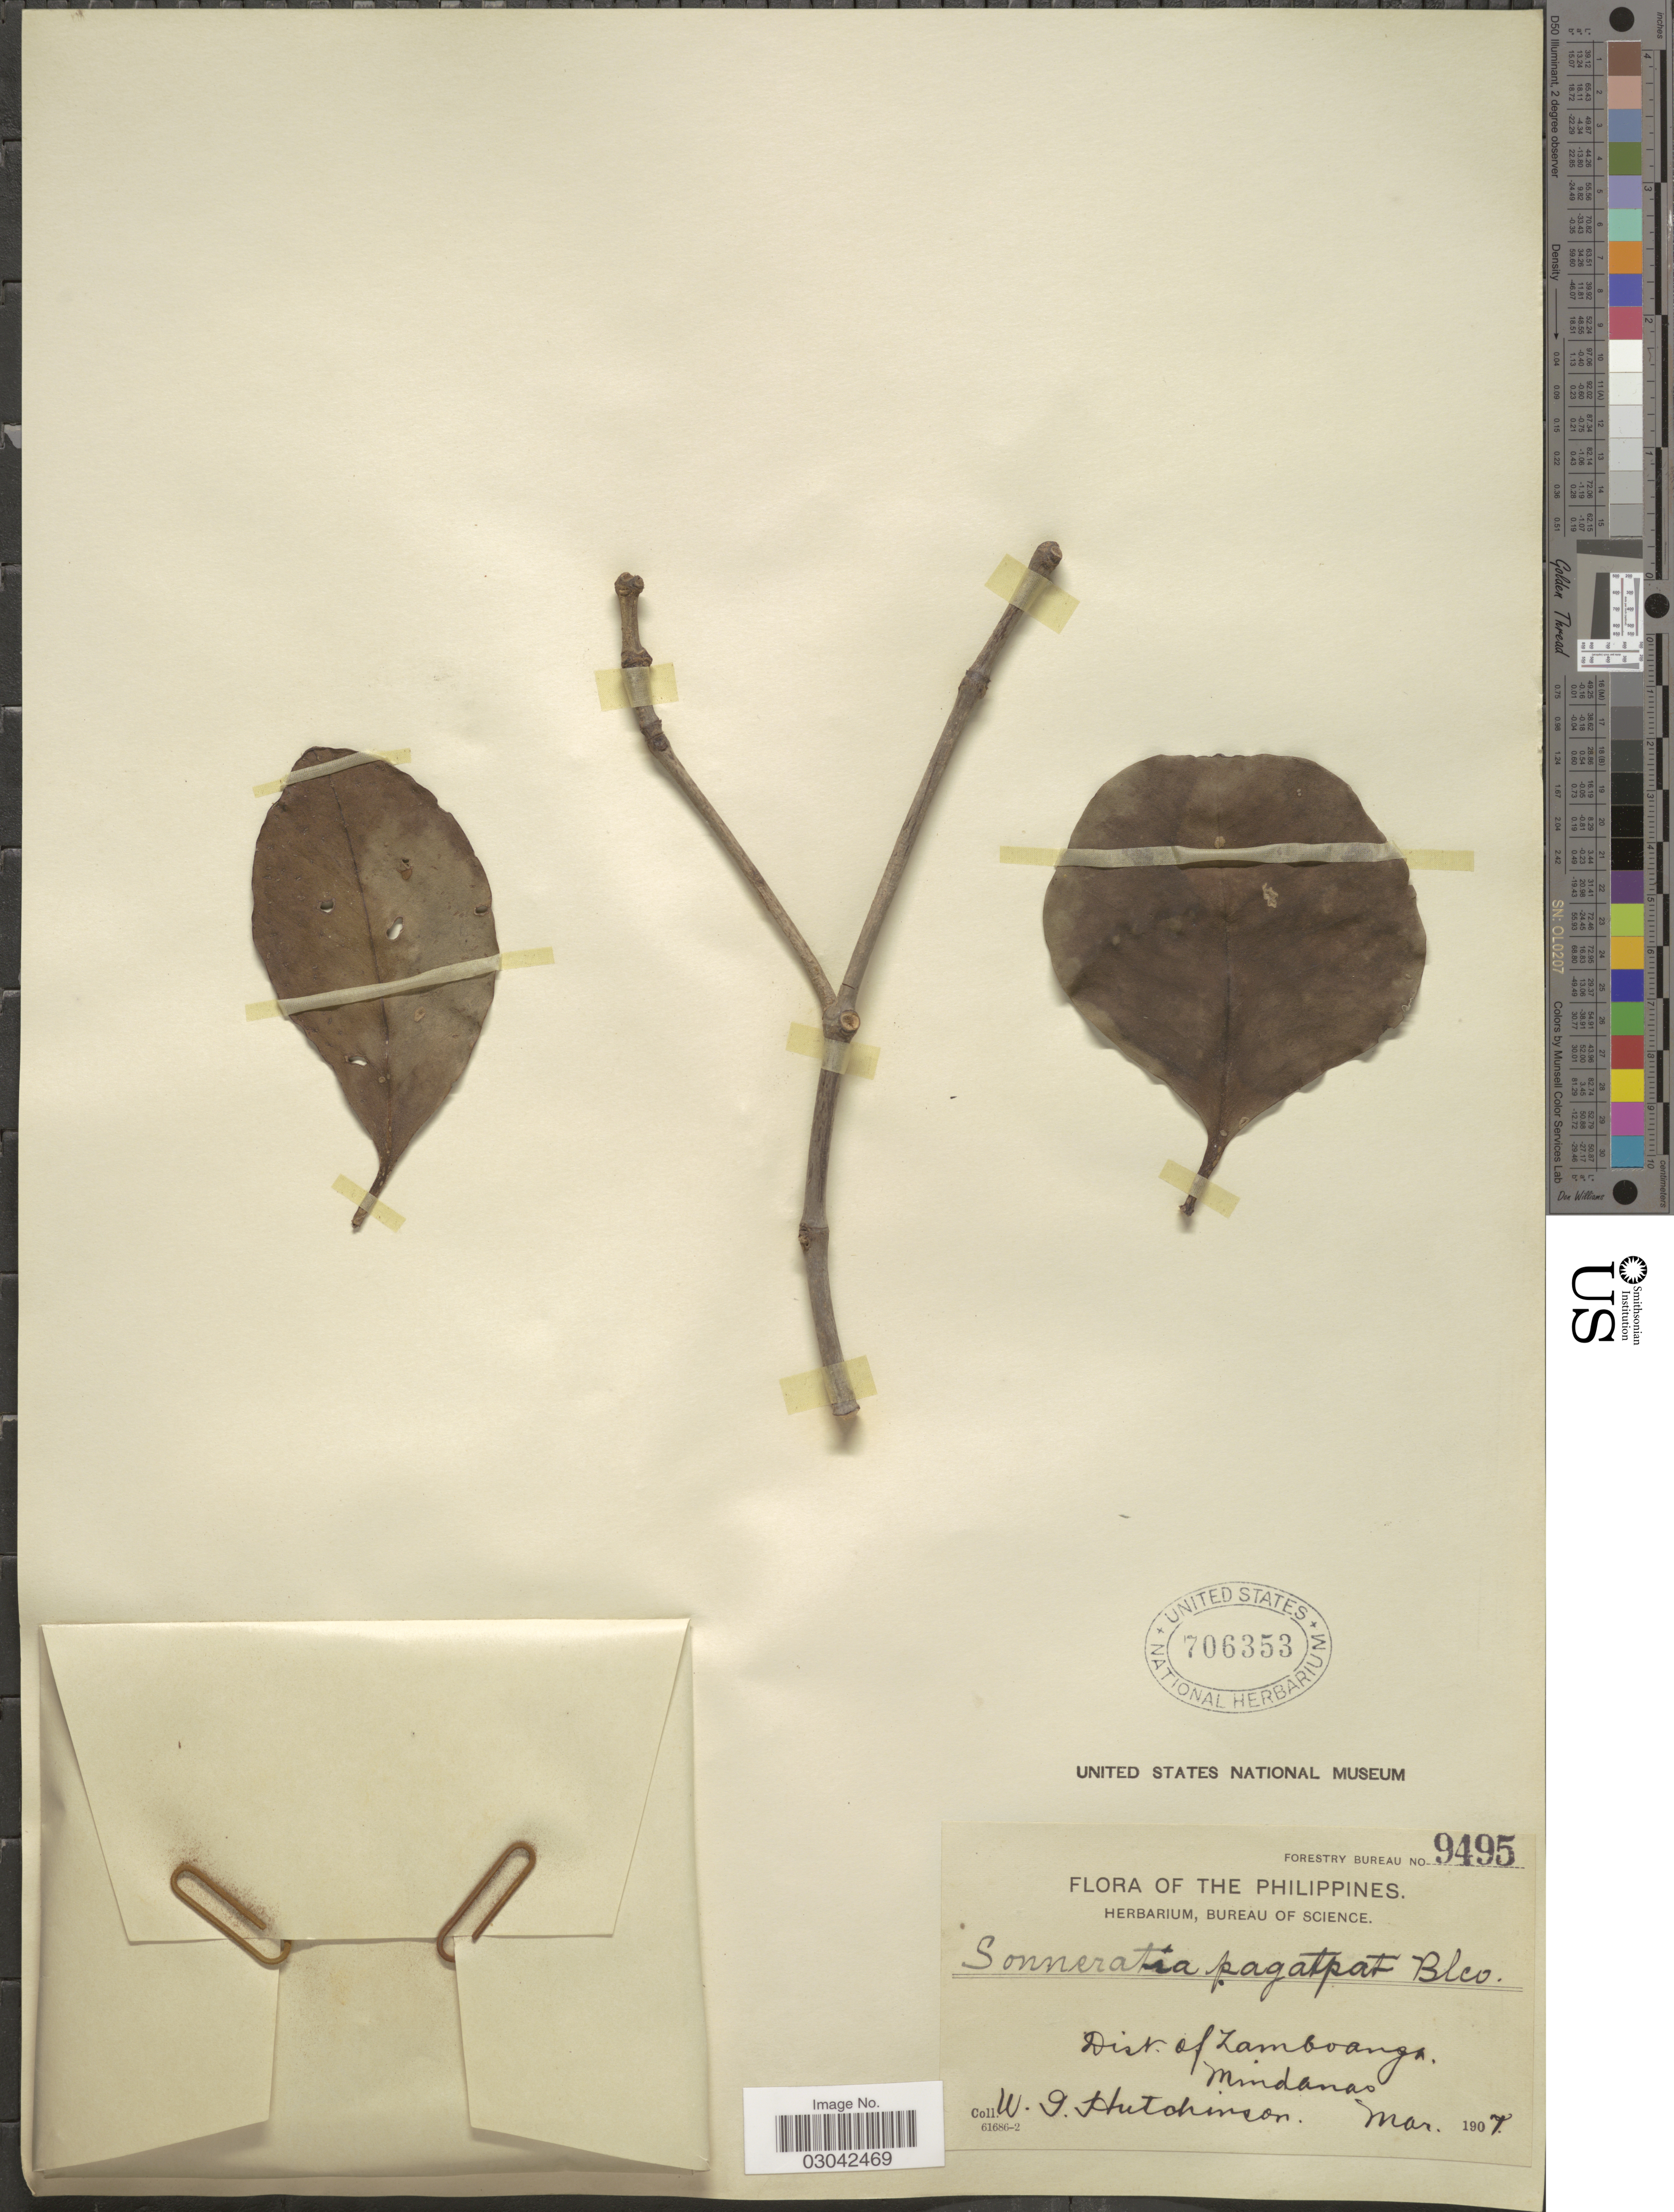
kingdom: Plantae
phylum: Tracheophyta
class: Magnoliopsida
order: Myrtales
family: Lythraceae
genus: Sonneratia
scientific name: Sonneratia pagatpat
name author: Blanco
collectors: W. I. Hutchinson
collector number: Forestry Bureau 9495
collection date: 1907-03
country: Philippines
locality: Dist. of Zamboanga. Mindanao.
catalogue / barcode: US 706353